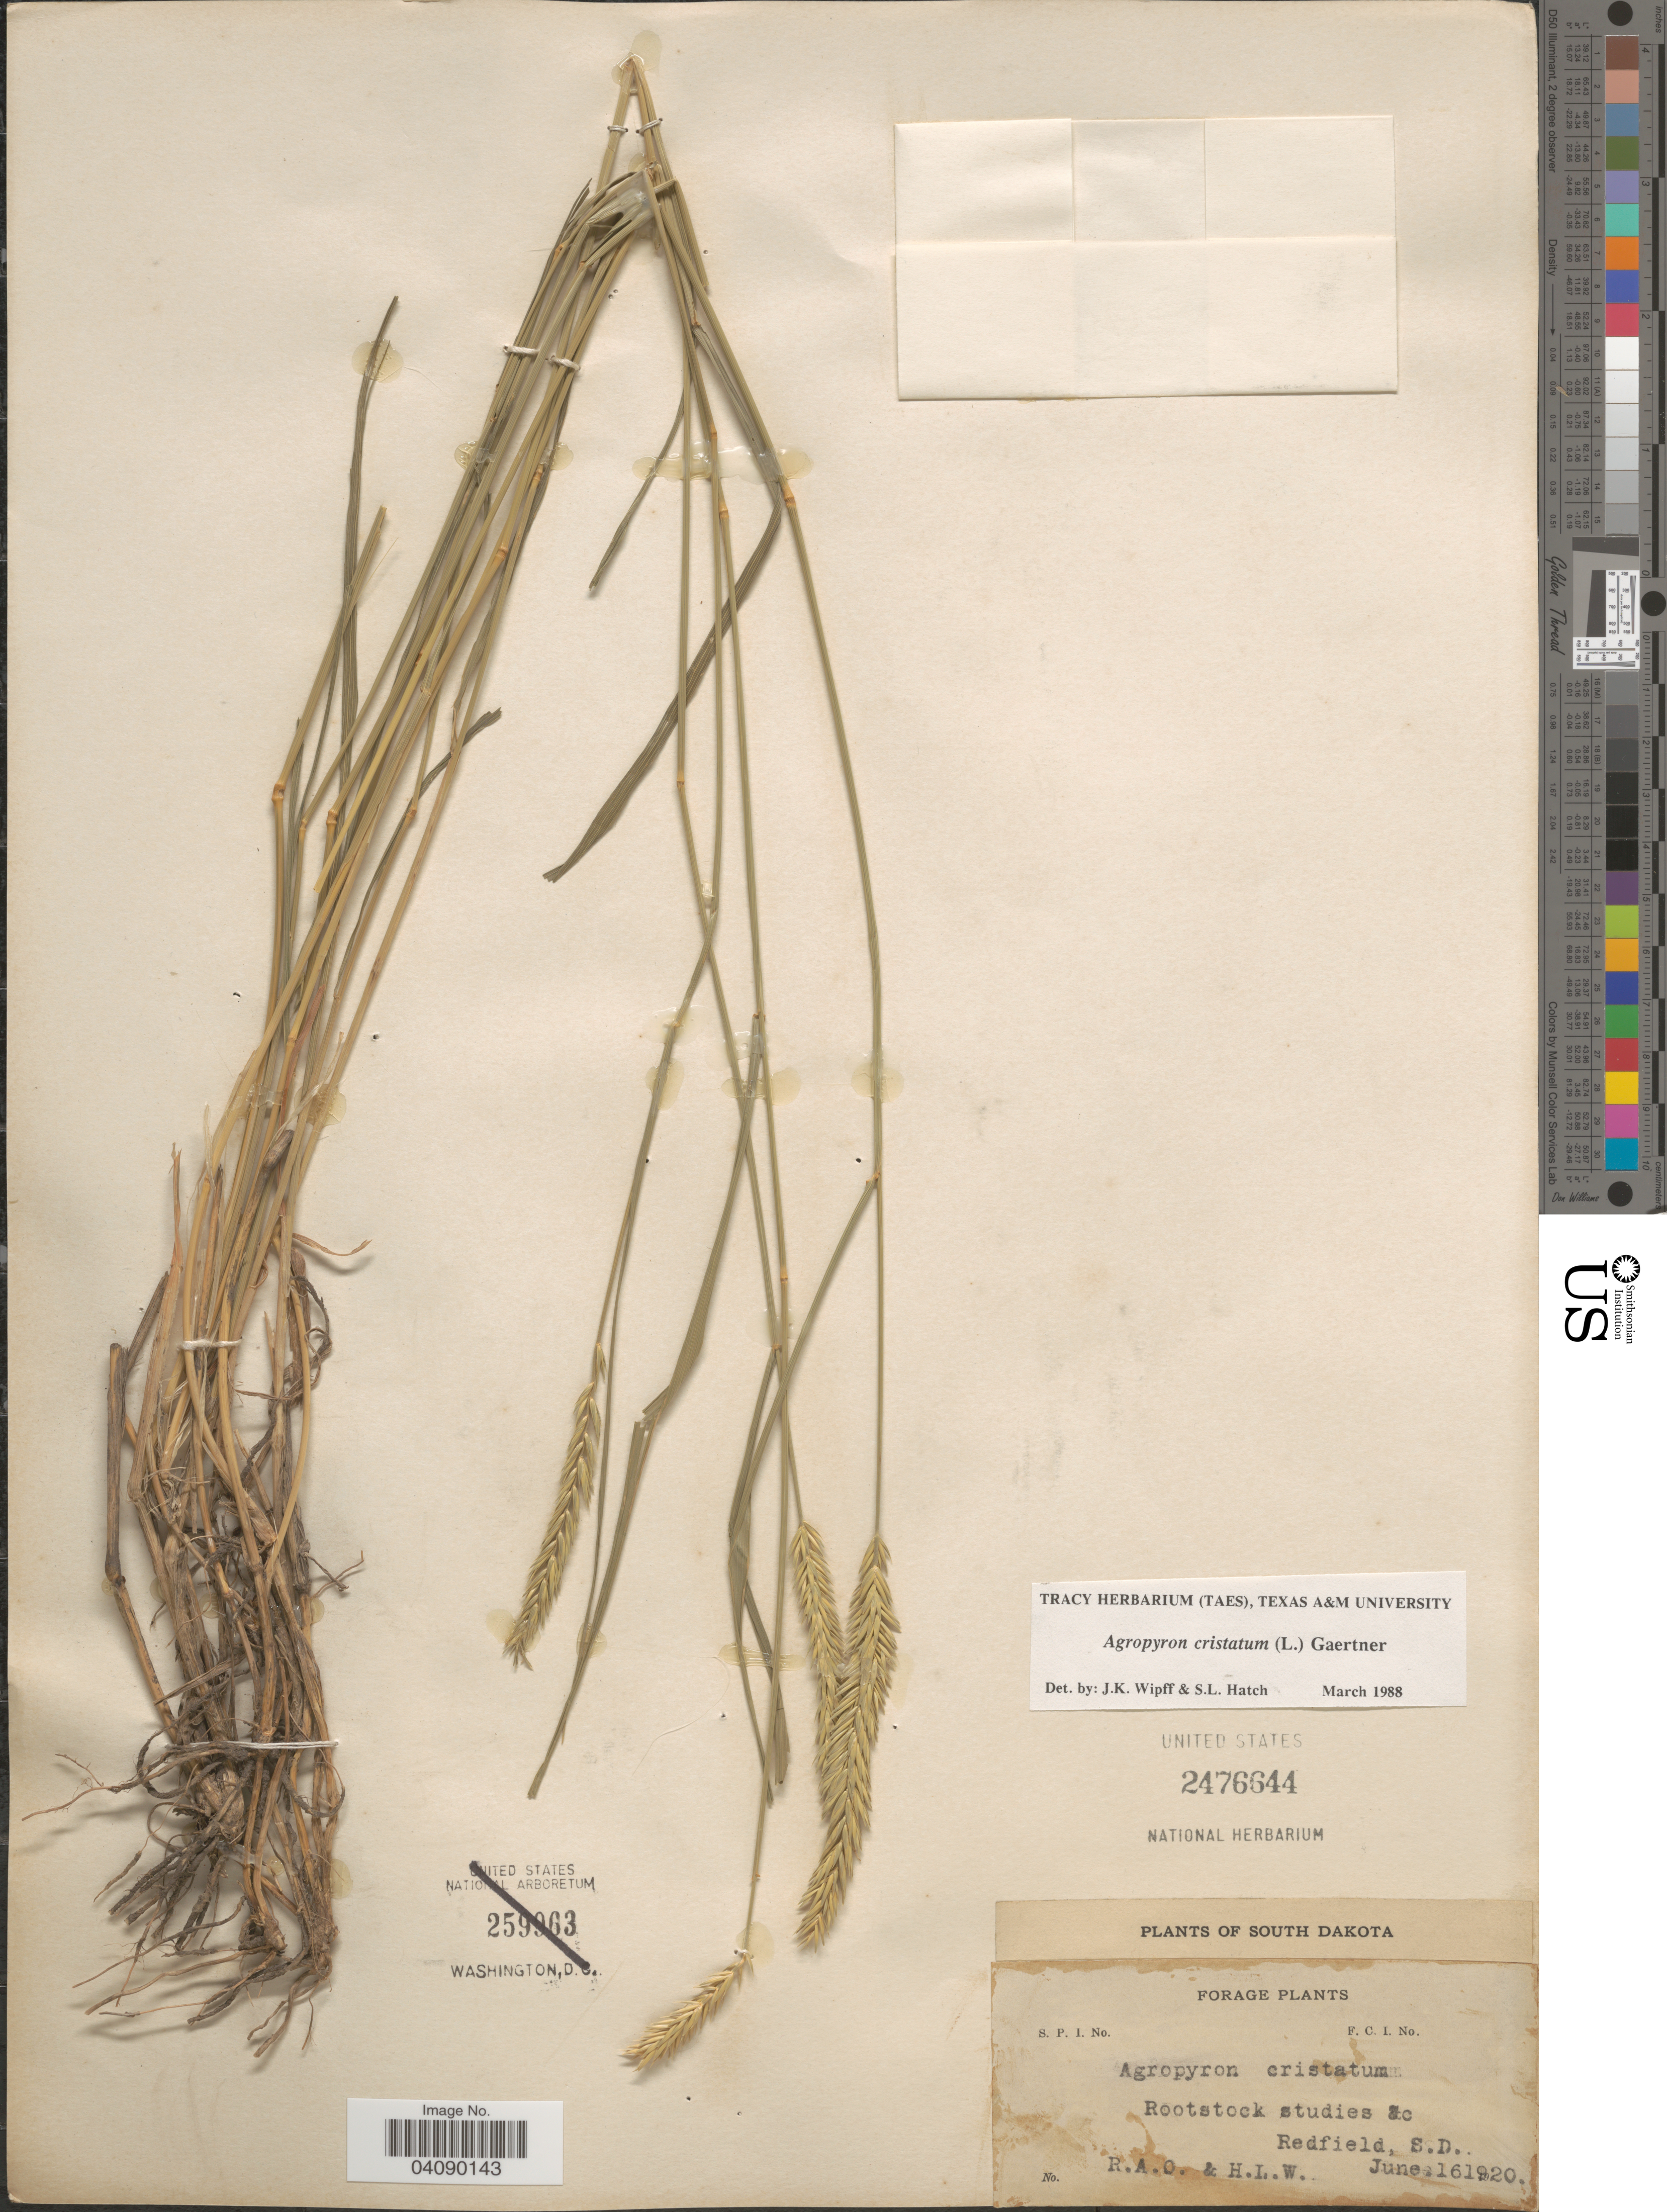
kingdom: Plantae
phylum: Tracheophyta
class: Liliopsida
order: Poales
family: Poaceae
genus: Agropyron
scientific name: Agropyron cristatum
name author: (L.) Gaertn.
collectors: R. A. O. & H. L. W.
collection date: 1920-06-16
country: United States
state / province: South Dakota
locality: Redfield.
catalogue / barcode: US 2476644